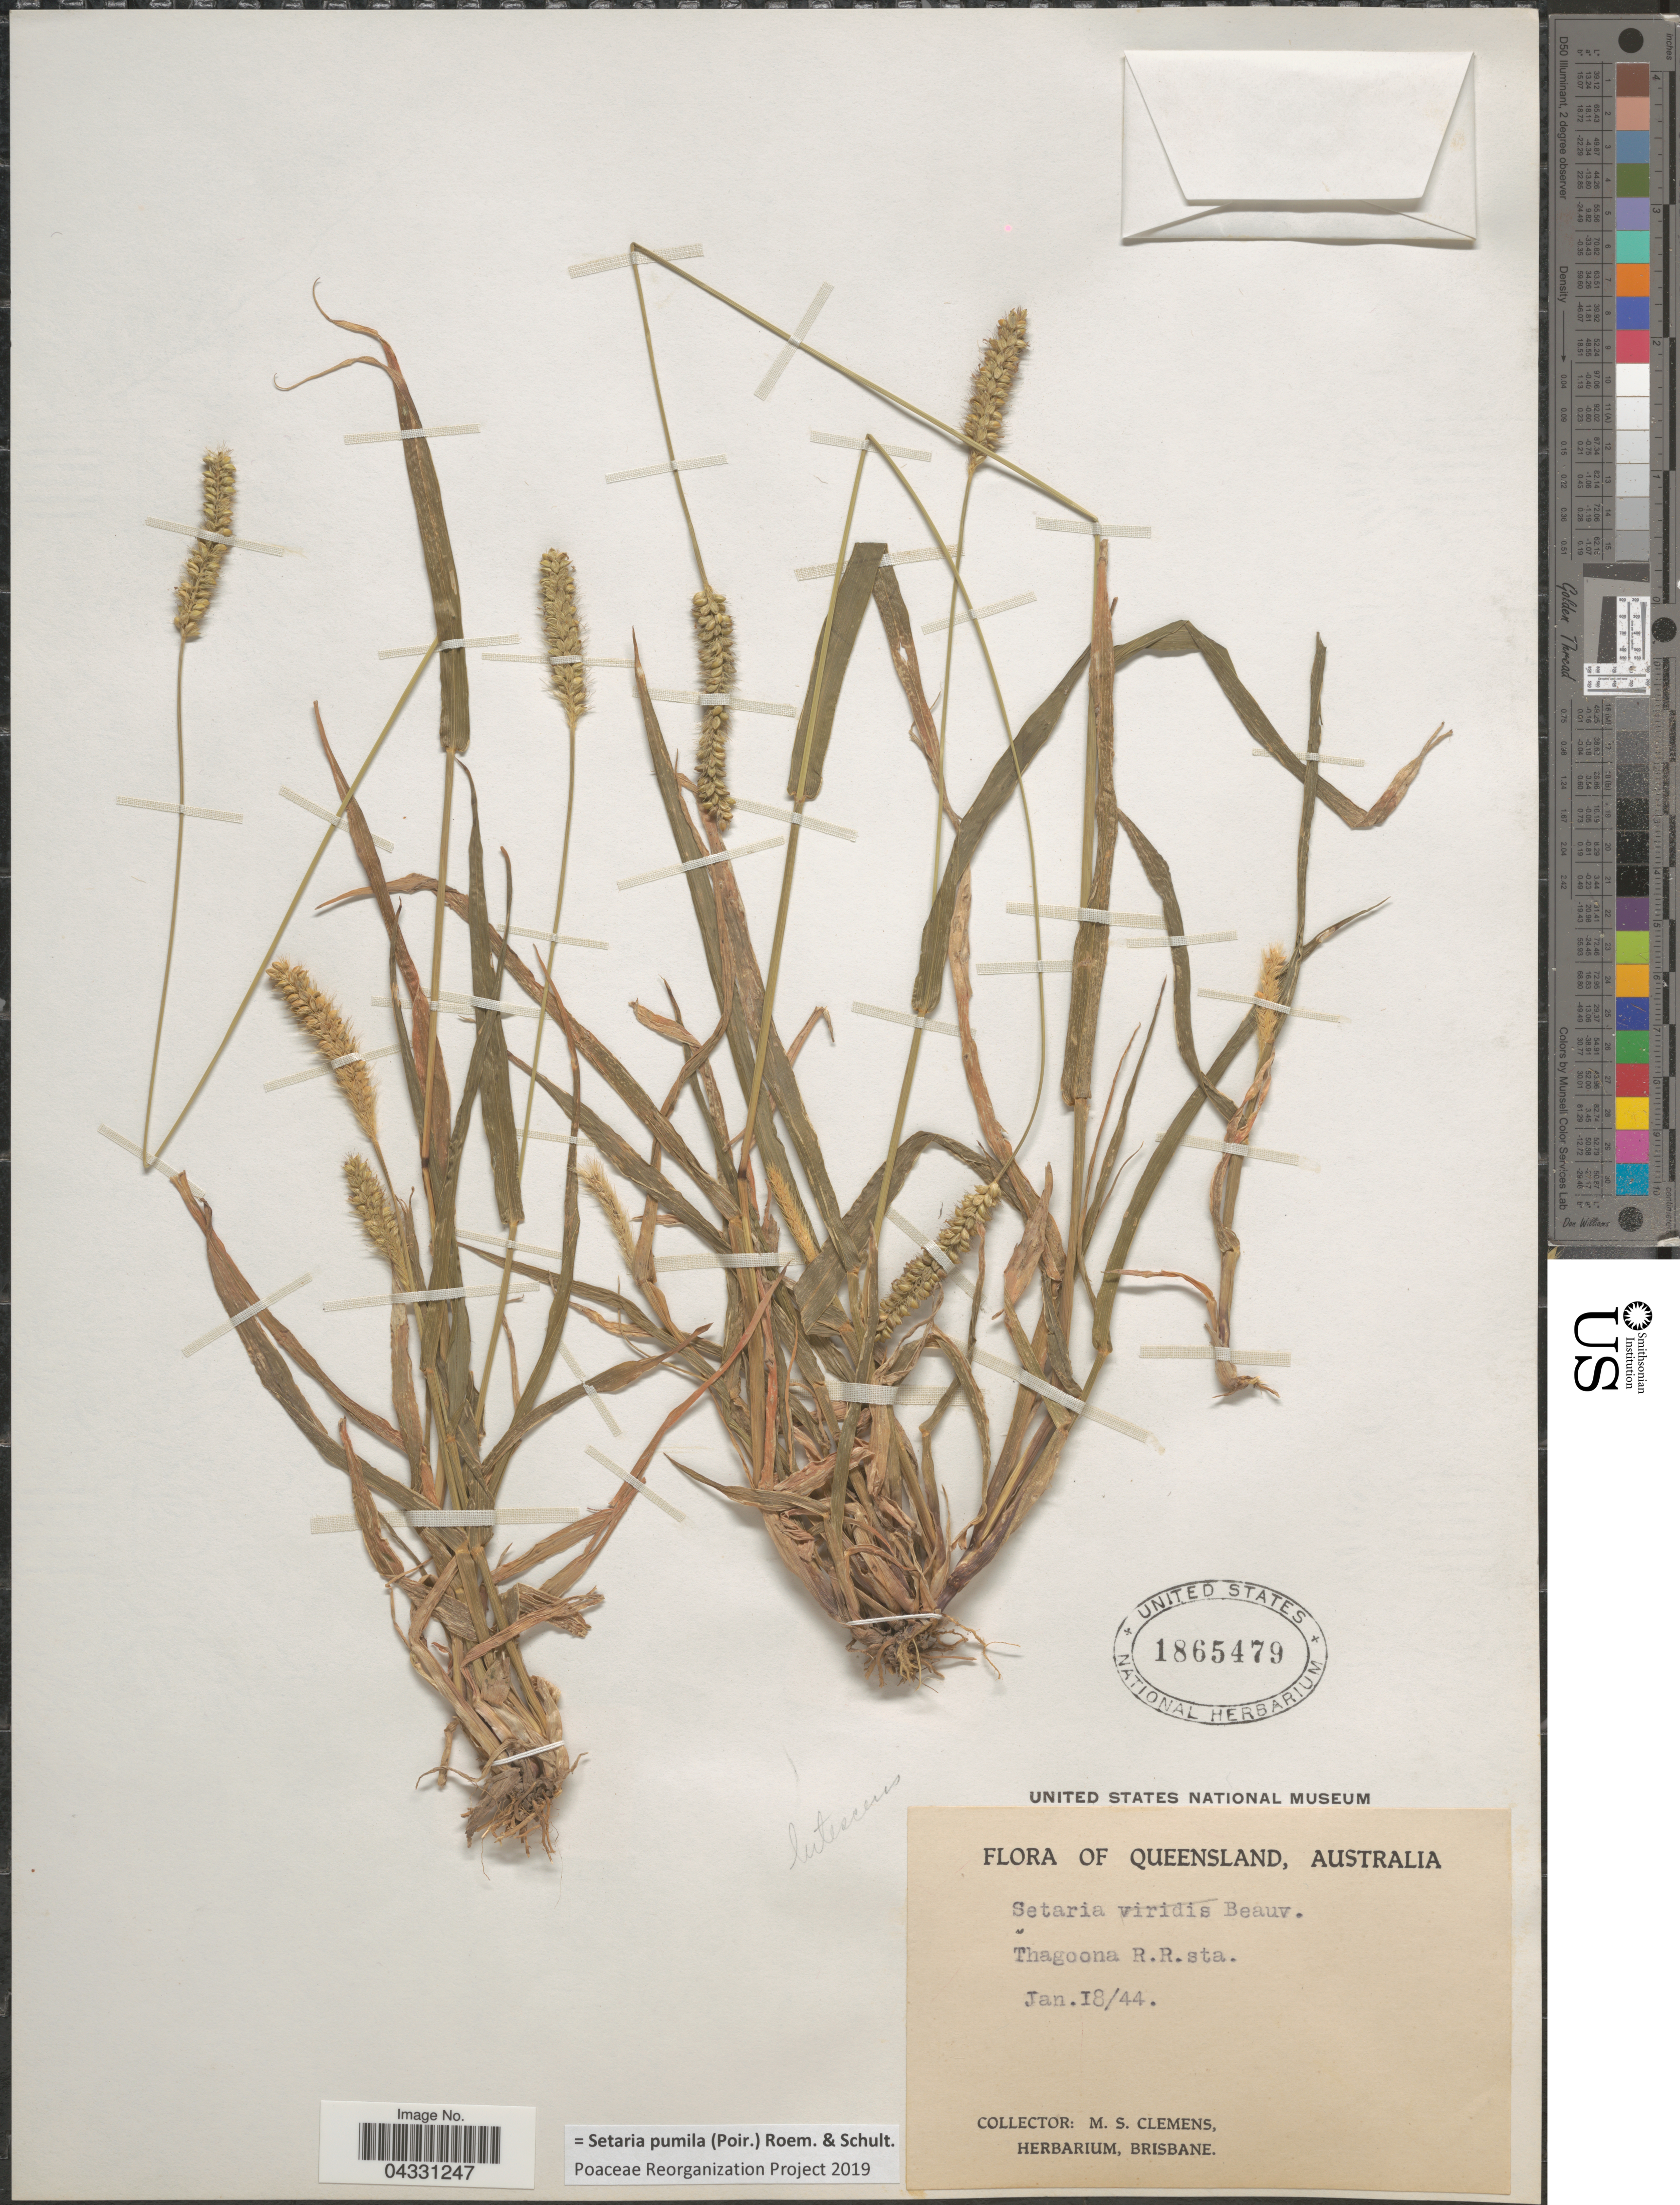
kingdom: Plantae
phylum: Tracheophyta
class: Liliopsida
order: Poales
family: Poaceae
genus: Setaria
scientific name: Setaria pumila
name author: (Poir.) Roem. & Schult.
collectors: M. S. Clemens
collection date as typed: Transcribed d/m/y: 18/1/44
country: Australia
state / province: Queensland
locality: Thagoona R.R.sta.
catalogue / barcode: US 1865479